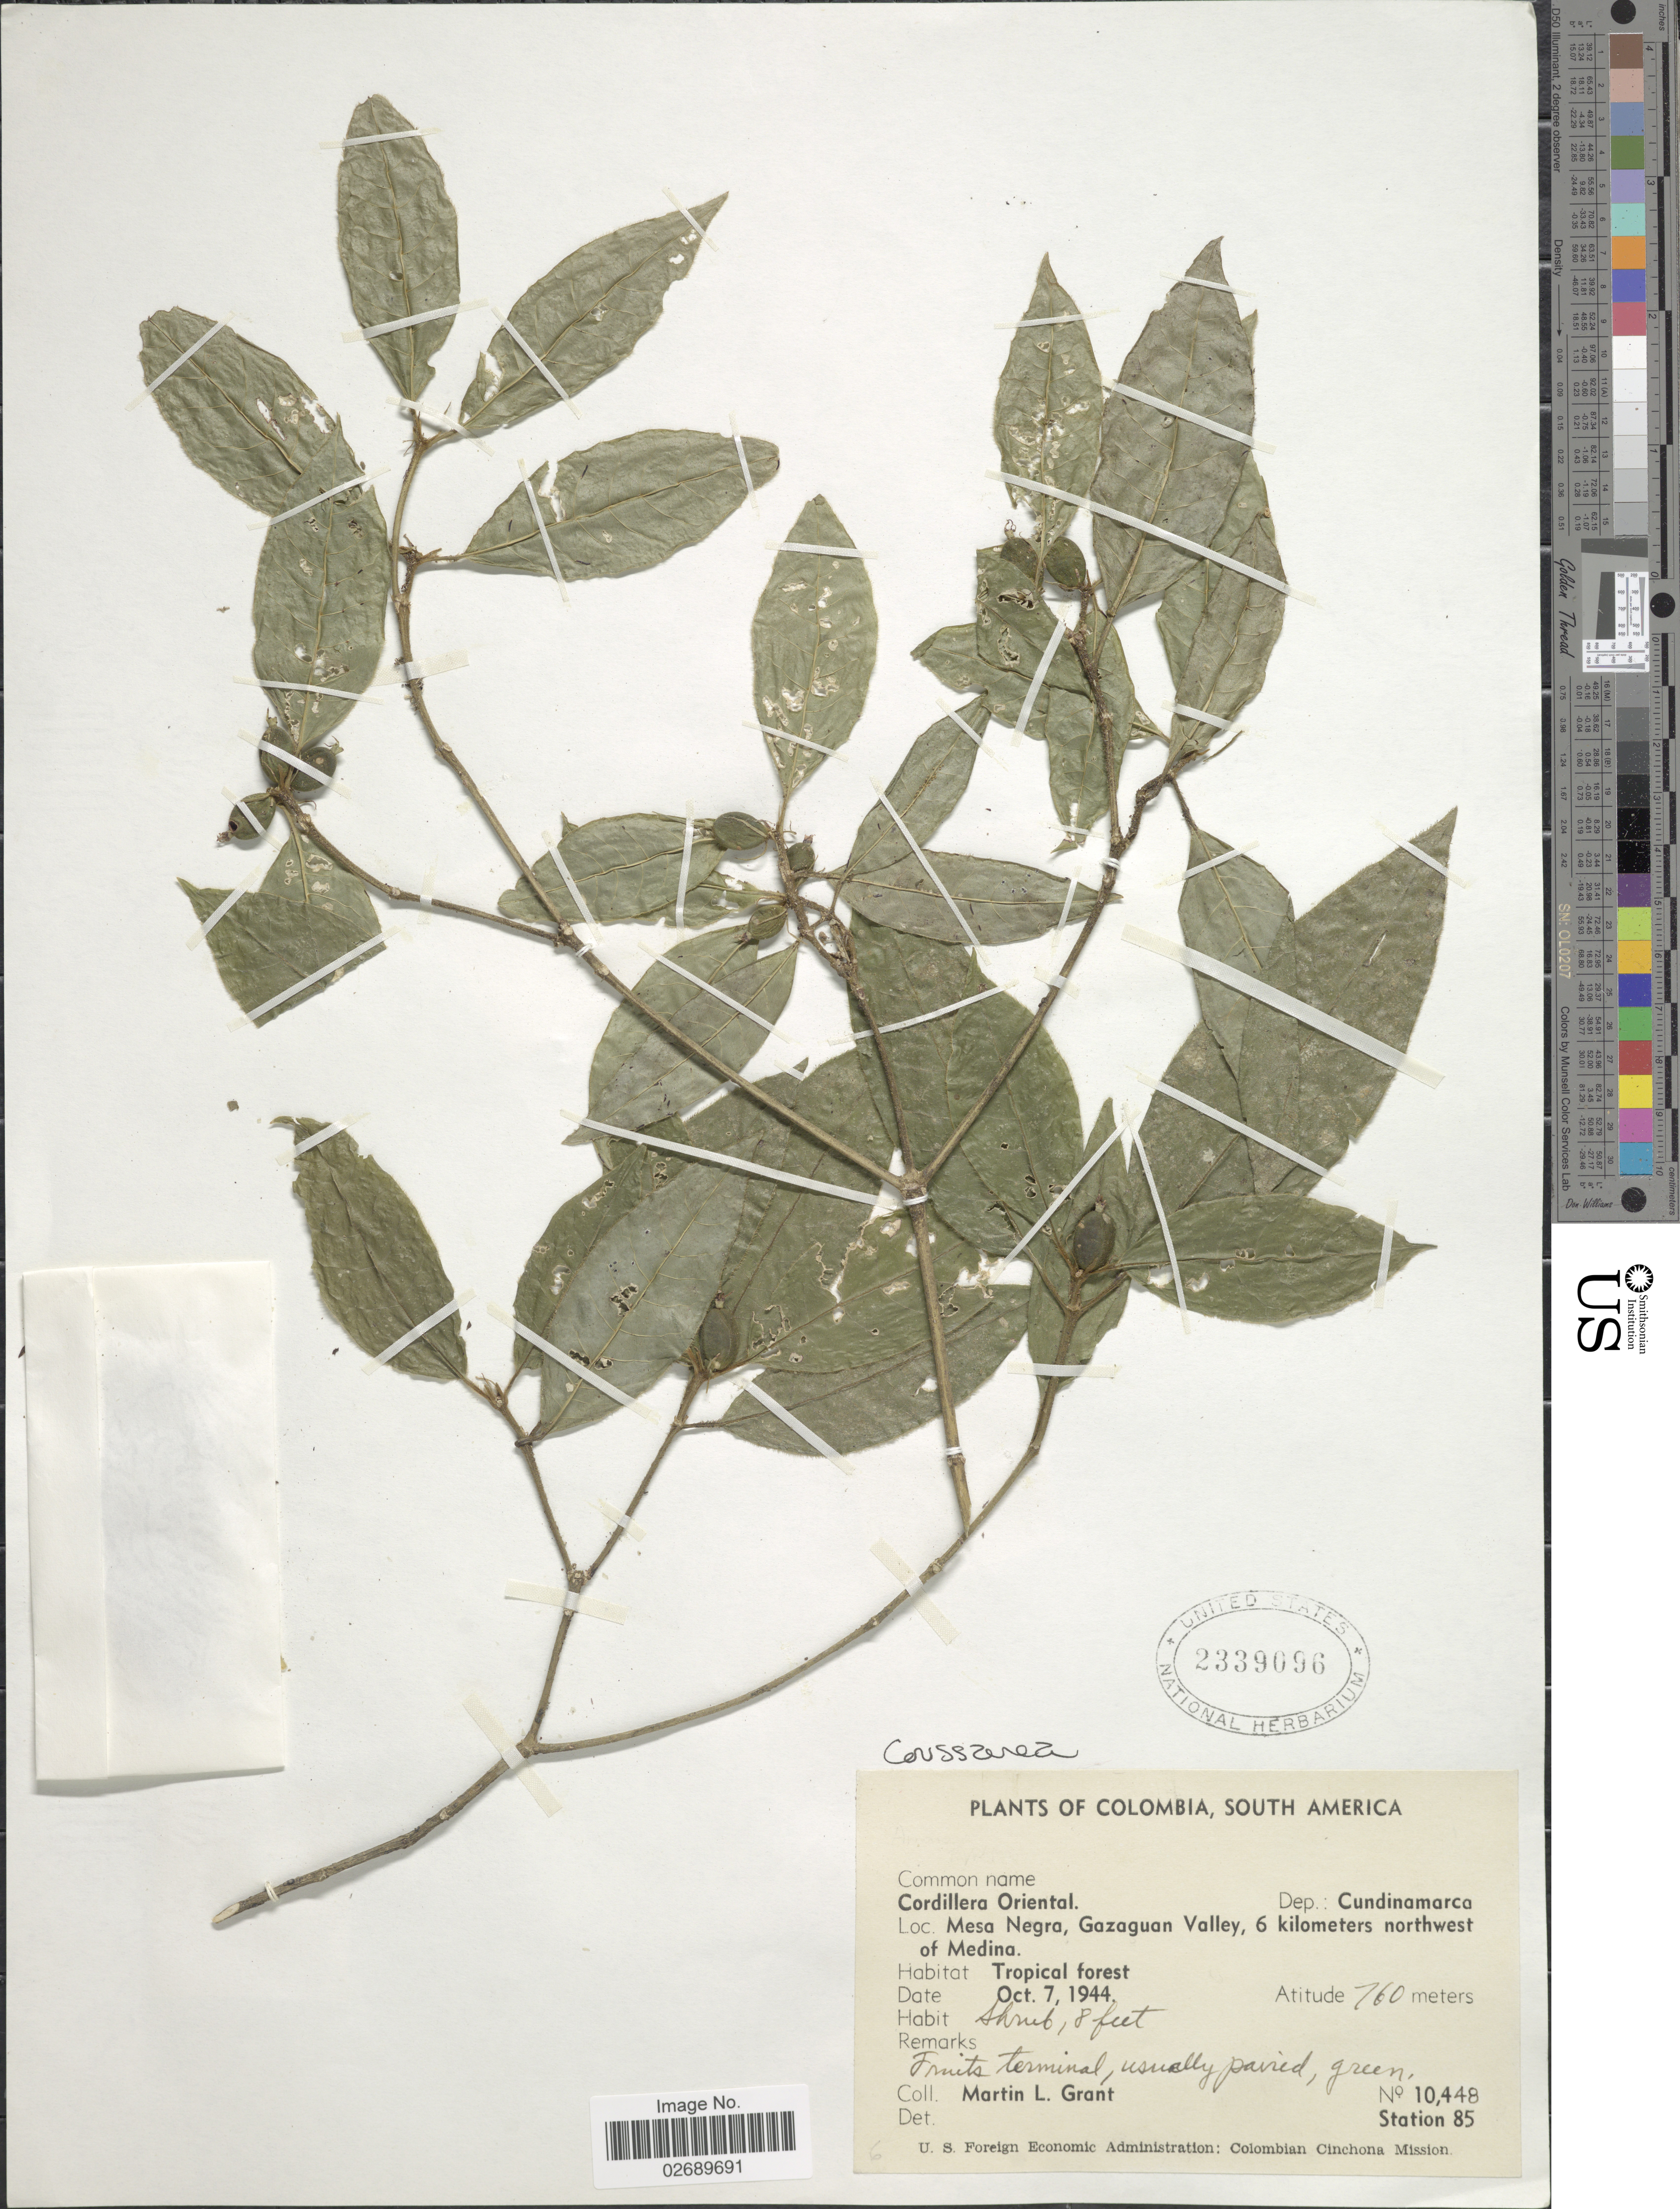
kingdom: Plantae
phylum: Tracheophyta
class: Magnoliopsida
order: Gentianales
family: Rubiaceae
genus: Coussarea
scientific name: Coussarea sp.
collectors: M. L. Grant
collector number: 10448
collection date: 1944-10-07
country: Colombia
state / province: Cundinamarca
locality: Cordillera Oriental. Mesa Negra, Gazaguan Valley, 6 kilometers northwest of Medina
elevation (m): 760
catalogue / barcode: US 2339096